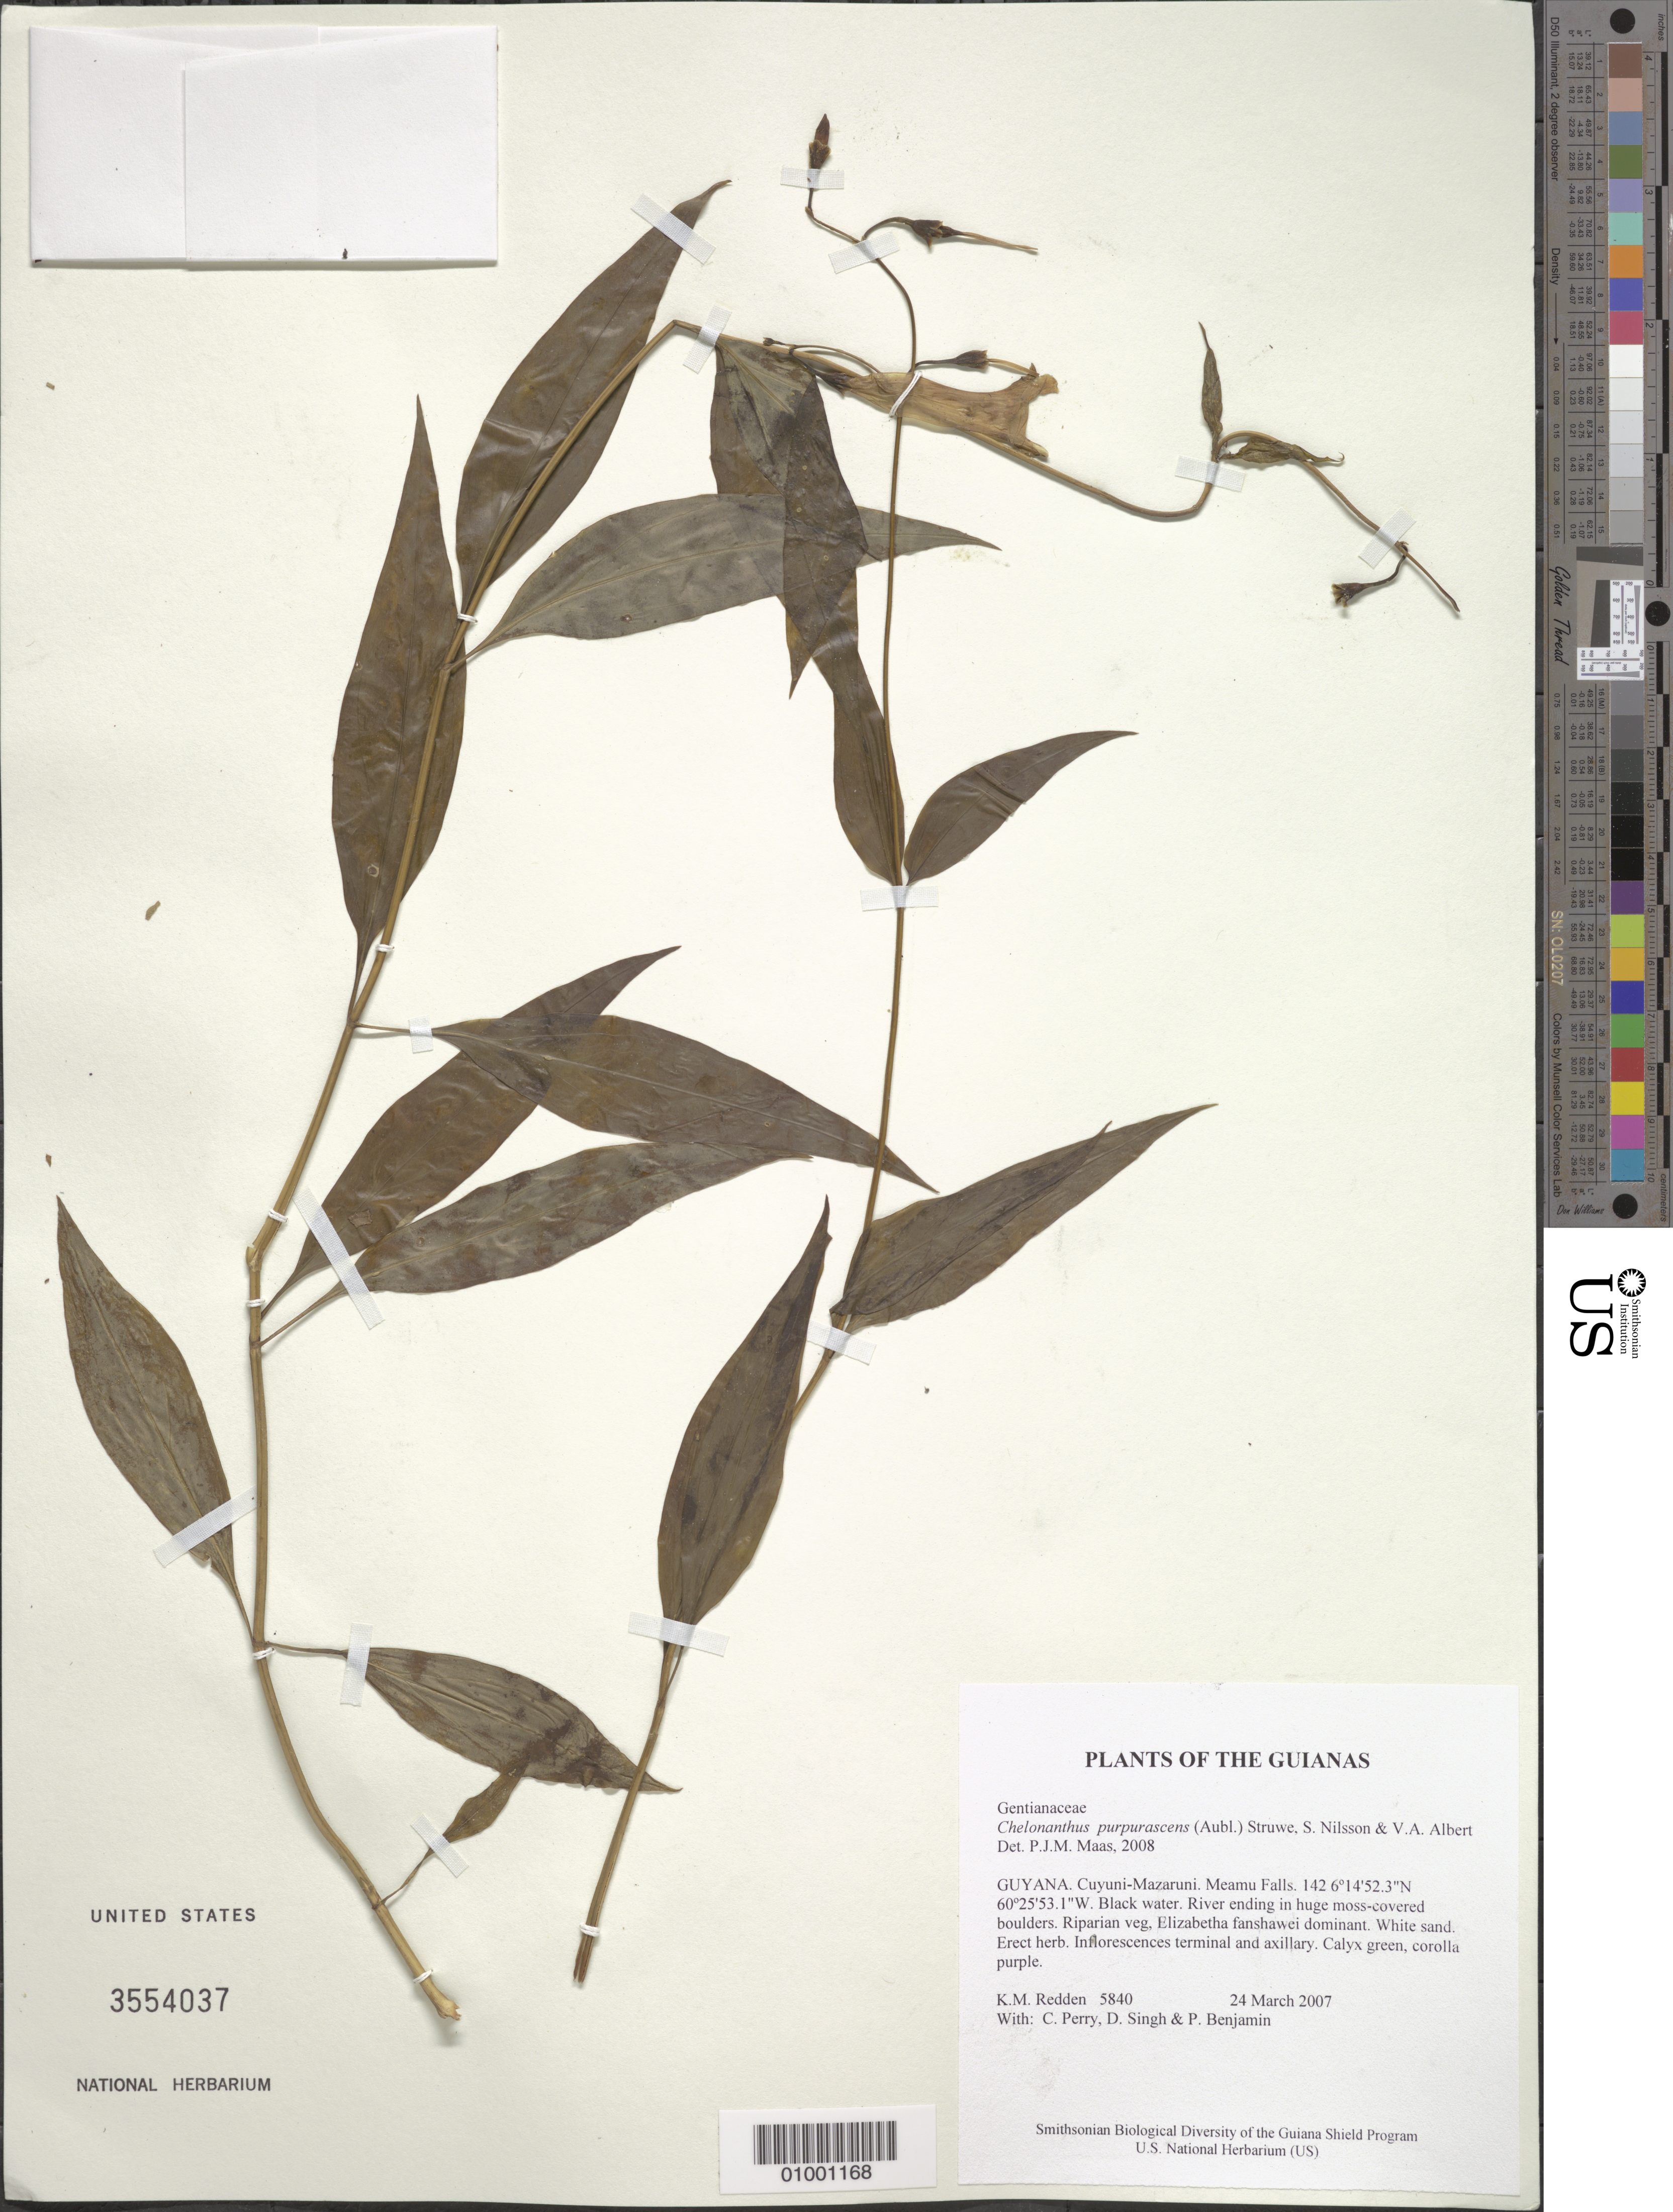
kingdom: Plantae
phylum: Tracheophyta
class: Magnoliopsida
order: Gentianales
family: Gentianaceae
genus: Chelonanthus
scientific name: Chelonanthus purpurascens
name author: (Aubl.) Struwe et al.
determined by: Maas, Paul J. M.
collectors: K. M. Redden, C. Perry, D. Singh & P. Benjamin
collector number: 5840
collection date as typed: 24 March 2007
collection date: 2007-03-24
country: Guyana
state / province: Cuyuni-Mazaruni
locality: Meamu Falls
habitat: Black water. River ending in huge moss-covered boulders. Riparian veg, Elizabetha fanshawei dominant. White sand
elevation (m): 142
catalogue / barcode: US 3554037